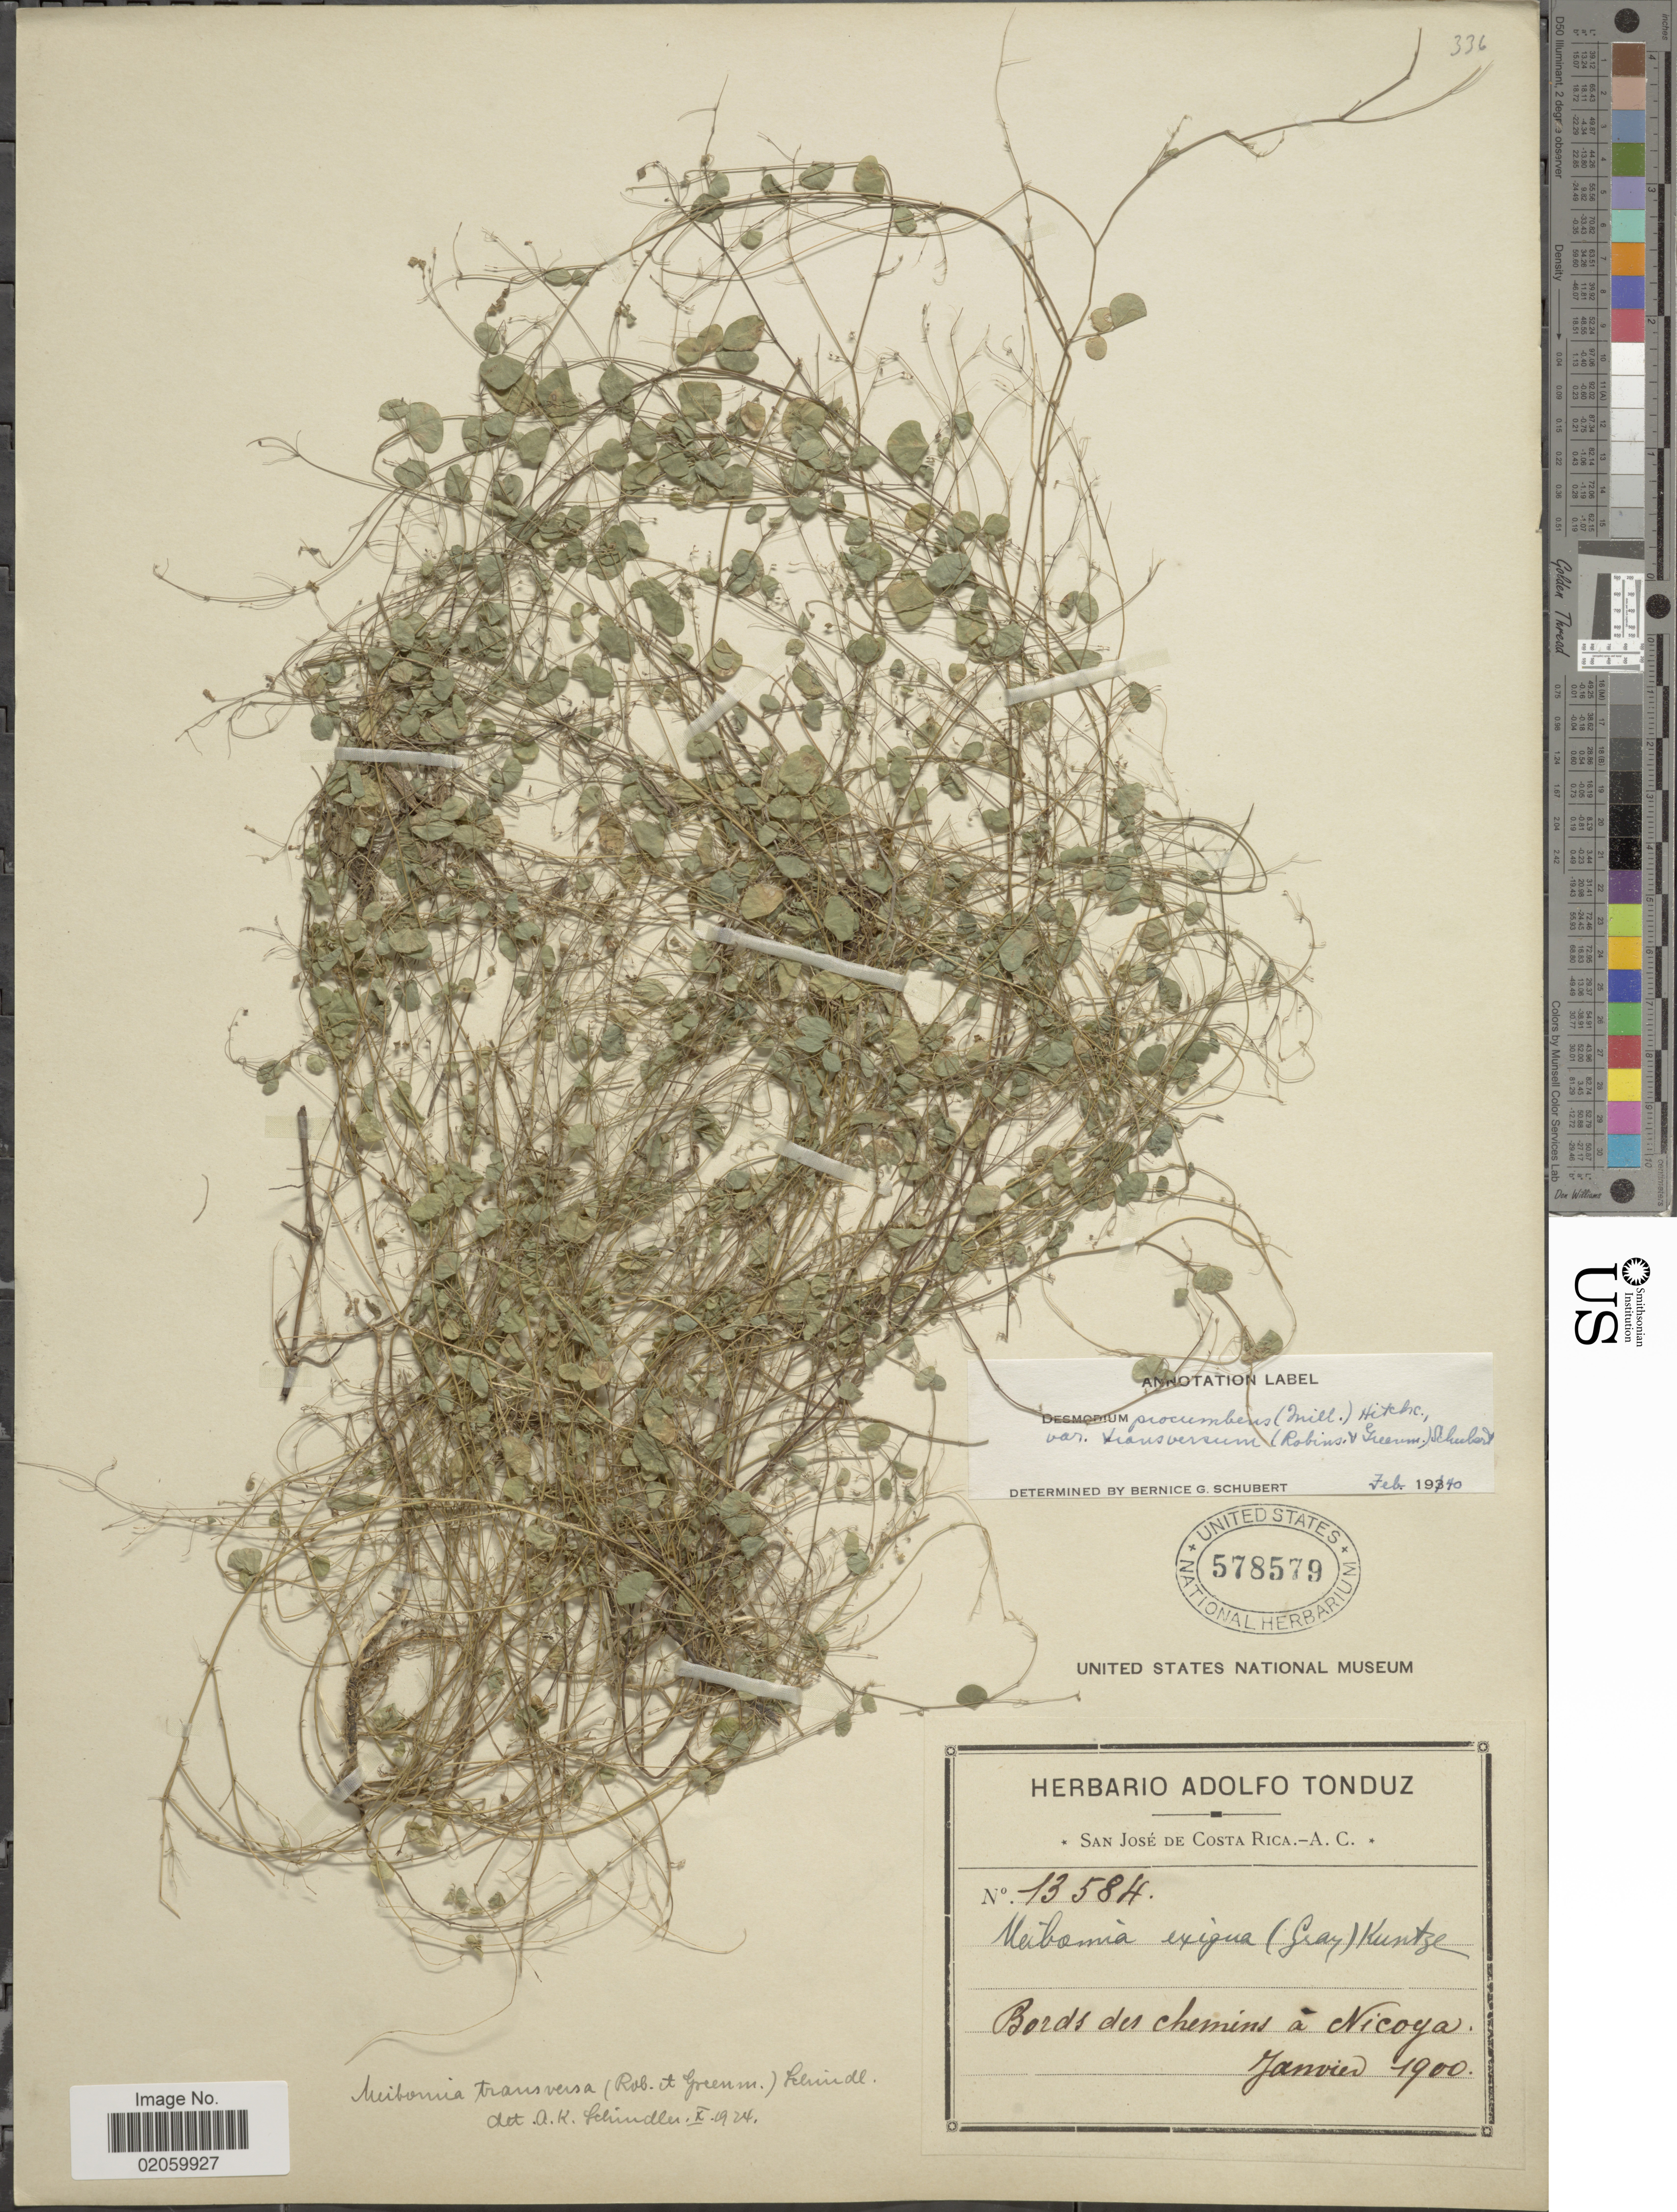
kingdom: Plantae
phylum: Tracheophyta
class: Magnoliopsida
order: Fabales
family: Fabaceae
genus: Desmodium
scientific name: Desmodium procumbens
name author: (Mill.) Hitchc.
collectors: ex Herb. Adolfo Tonduz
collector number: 13584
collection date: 1900-01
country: Costa Rica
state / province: Guanacaste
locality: Bords des chemins a Nicoya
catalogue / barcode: US 578579